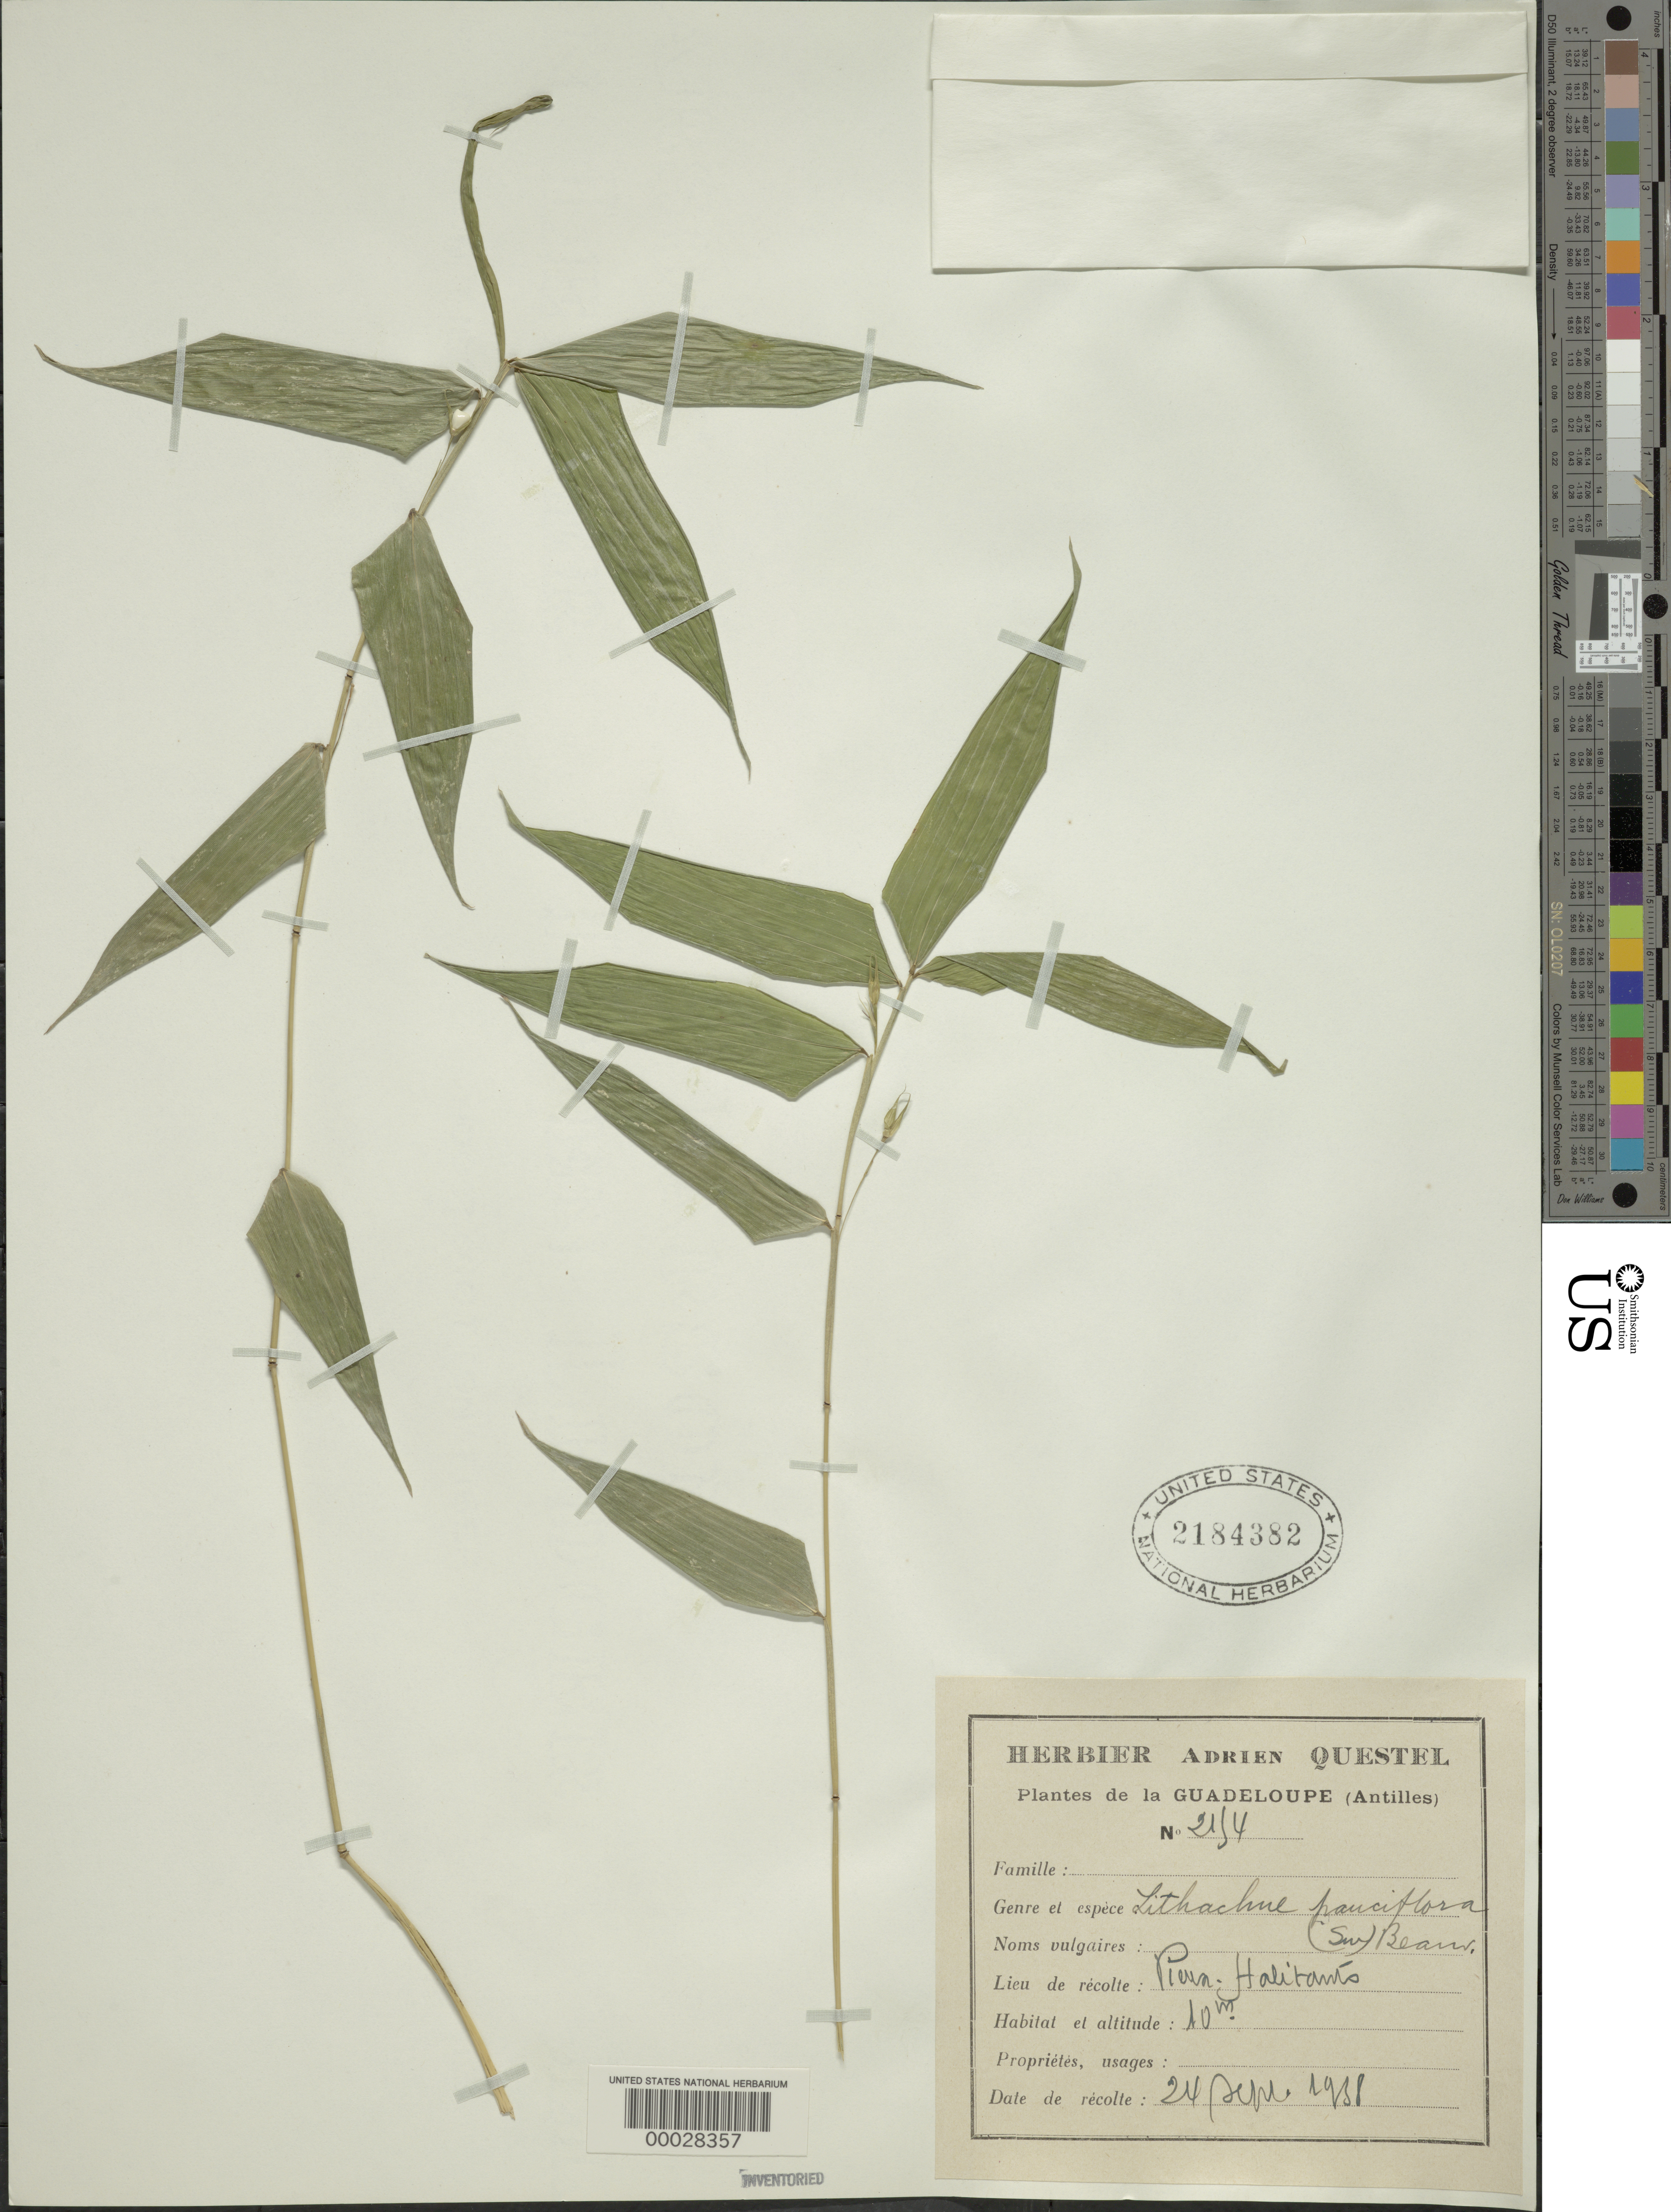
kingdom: Plantae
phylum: Tracheophyta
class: Liliopsida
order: Poales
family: Poaceae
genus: Lithachne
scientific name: Lithachne pauciflora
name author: (Sw.) P. Beauv.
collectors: A. Questel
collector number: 2154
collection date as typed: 24 Sep 1938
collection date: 1938-09-24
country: Guadeloupe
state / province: Basse-terre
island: Basse Terre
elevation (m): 10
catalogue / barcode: US 2184382